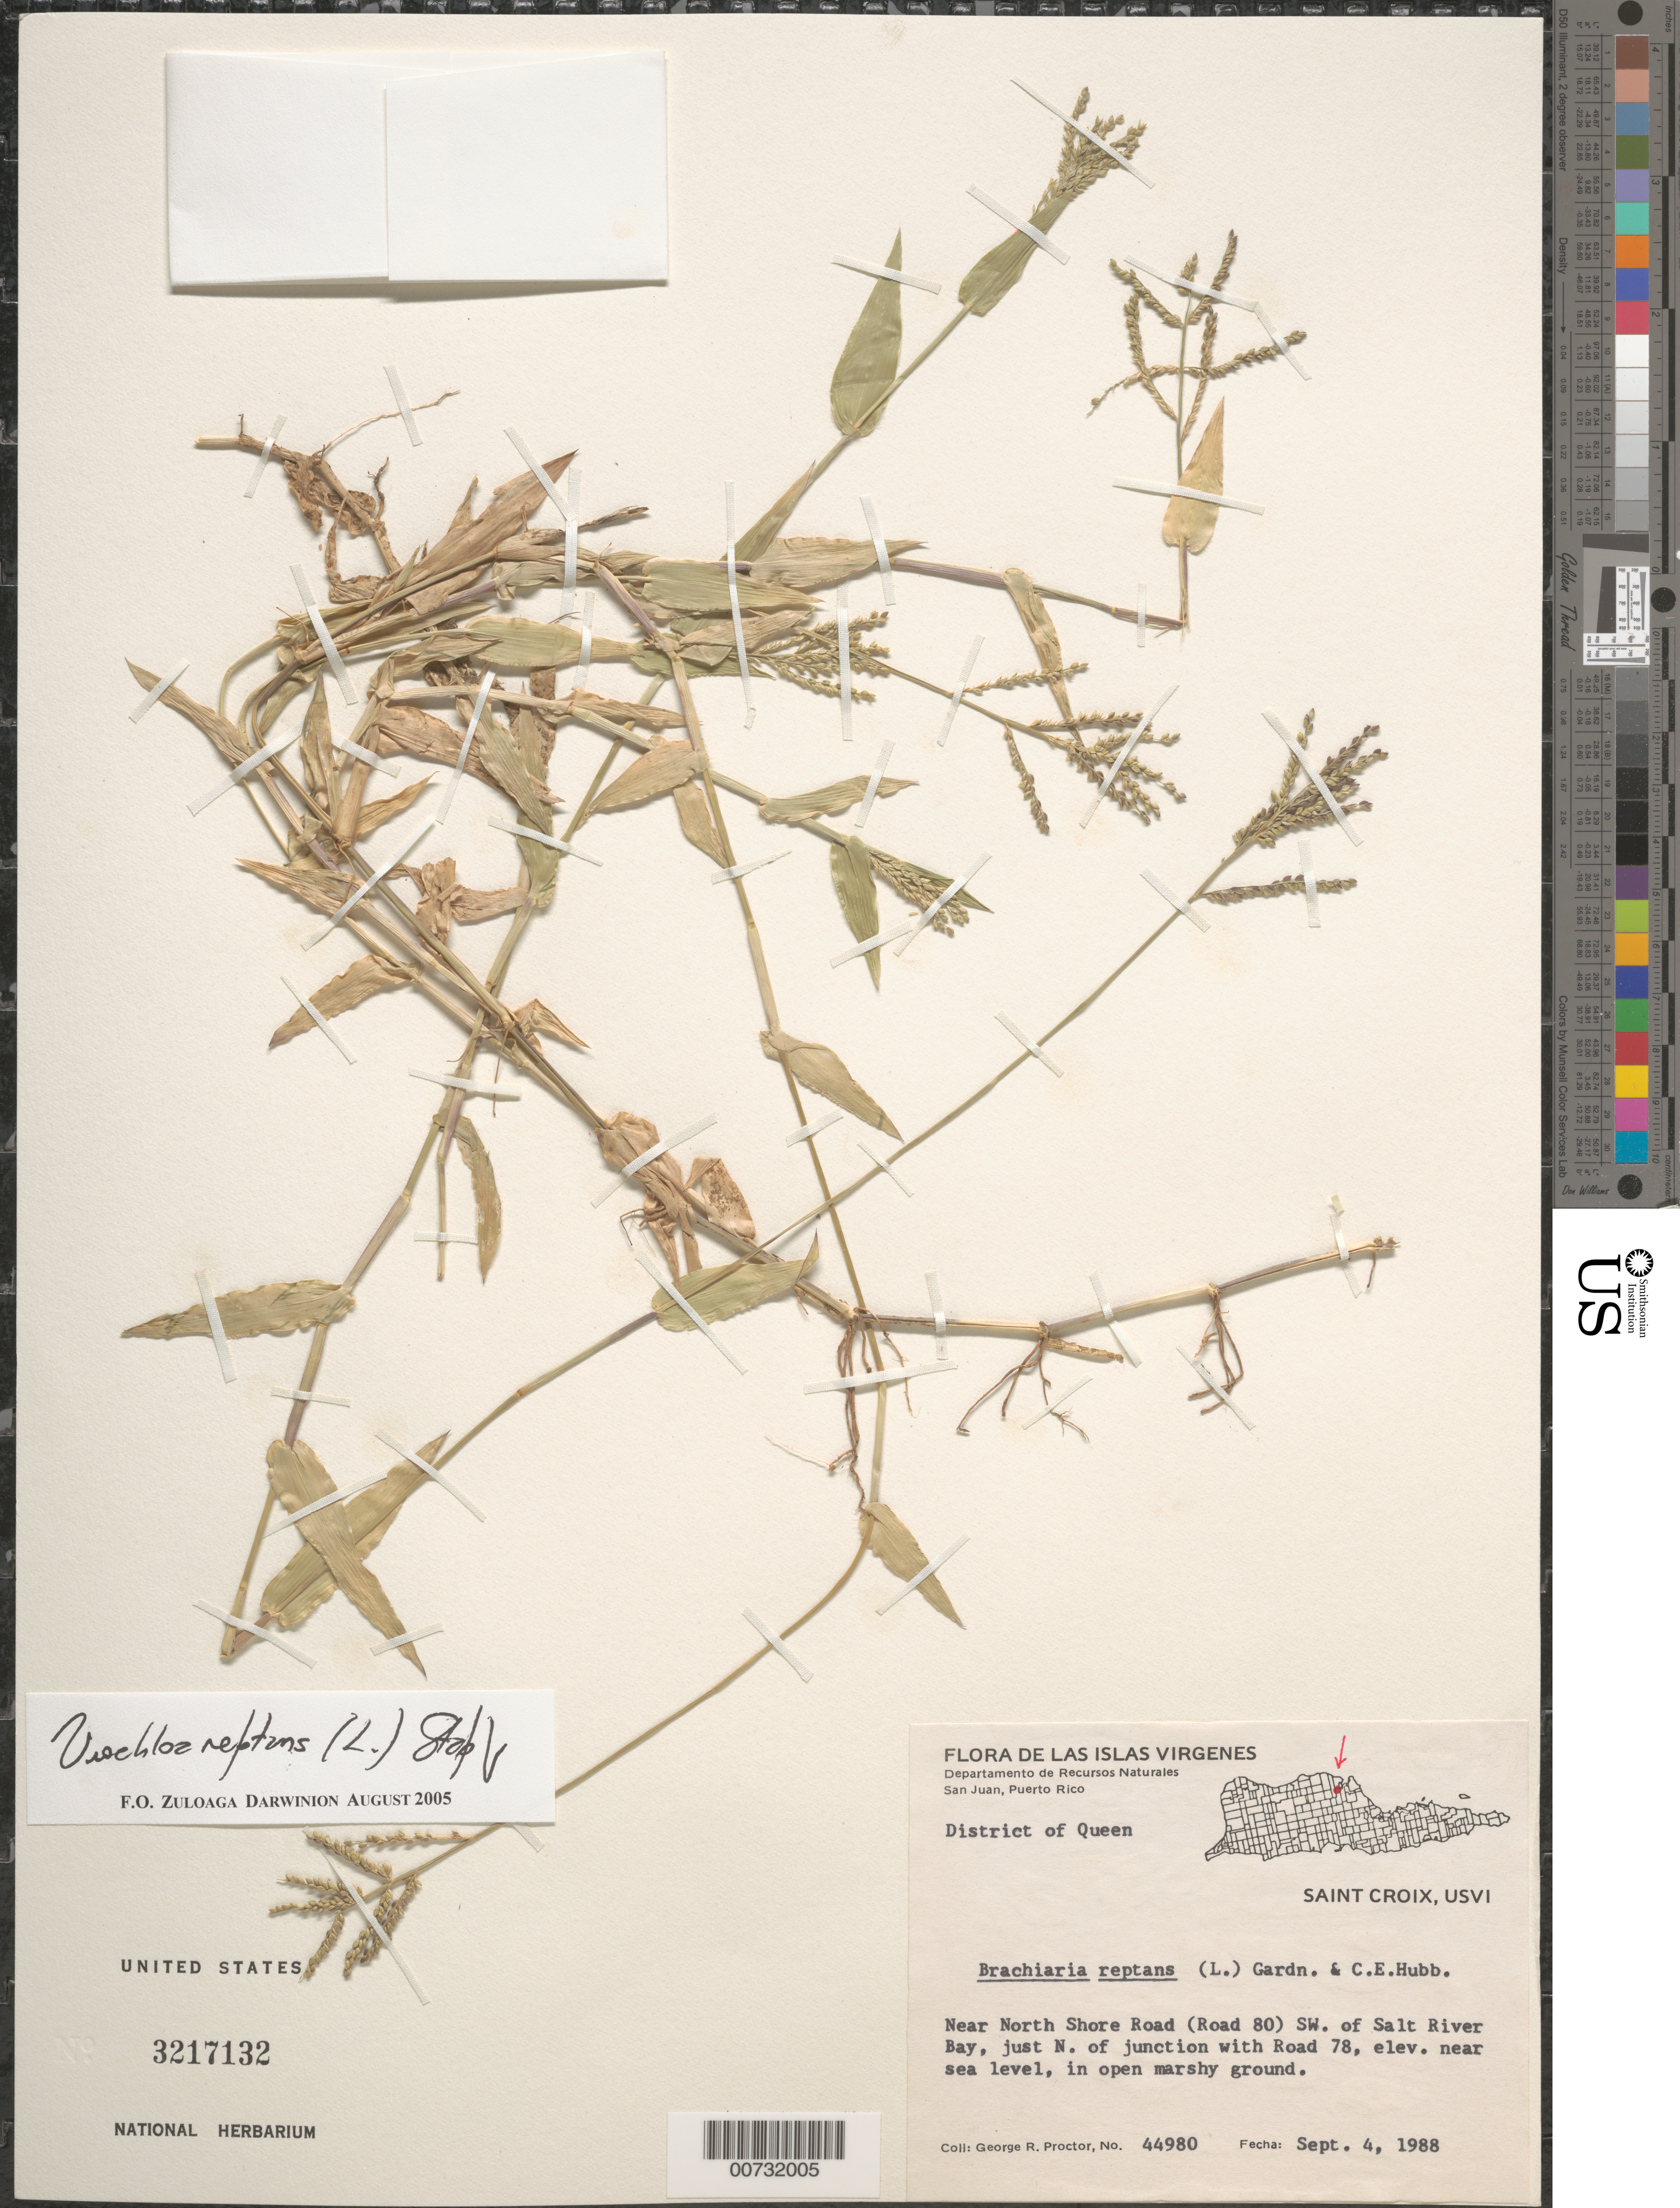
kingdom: Plantae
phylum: Tracheophyta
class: Liliopsida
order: Poales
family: Poaceae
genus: Urochloa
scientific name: Urochloa reptans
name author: (L.) Stapf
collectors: G. R. Proctor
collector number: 44980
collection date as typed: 04 Sep 1988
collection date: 1988-09-04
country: U.S. Virgin Islands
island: St. Croix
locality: District of Queen, near North Shore Road (Road 80) SW of Salt River Bay, just N of jct with Road 78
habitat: Open marshy ground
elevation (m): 0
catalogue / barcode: US 3217132